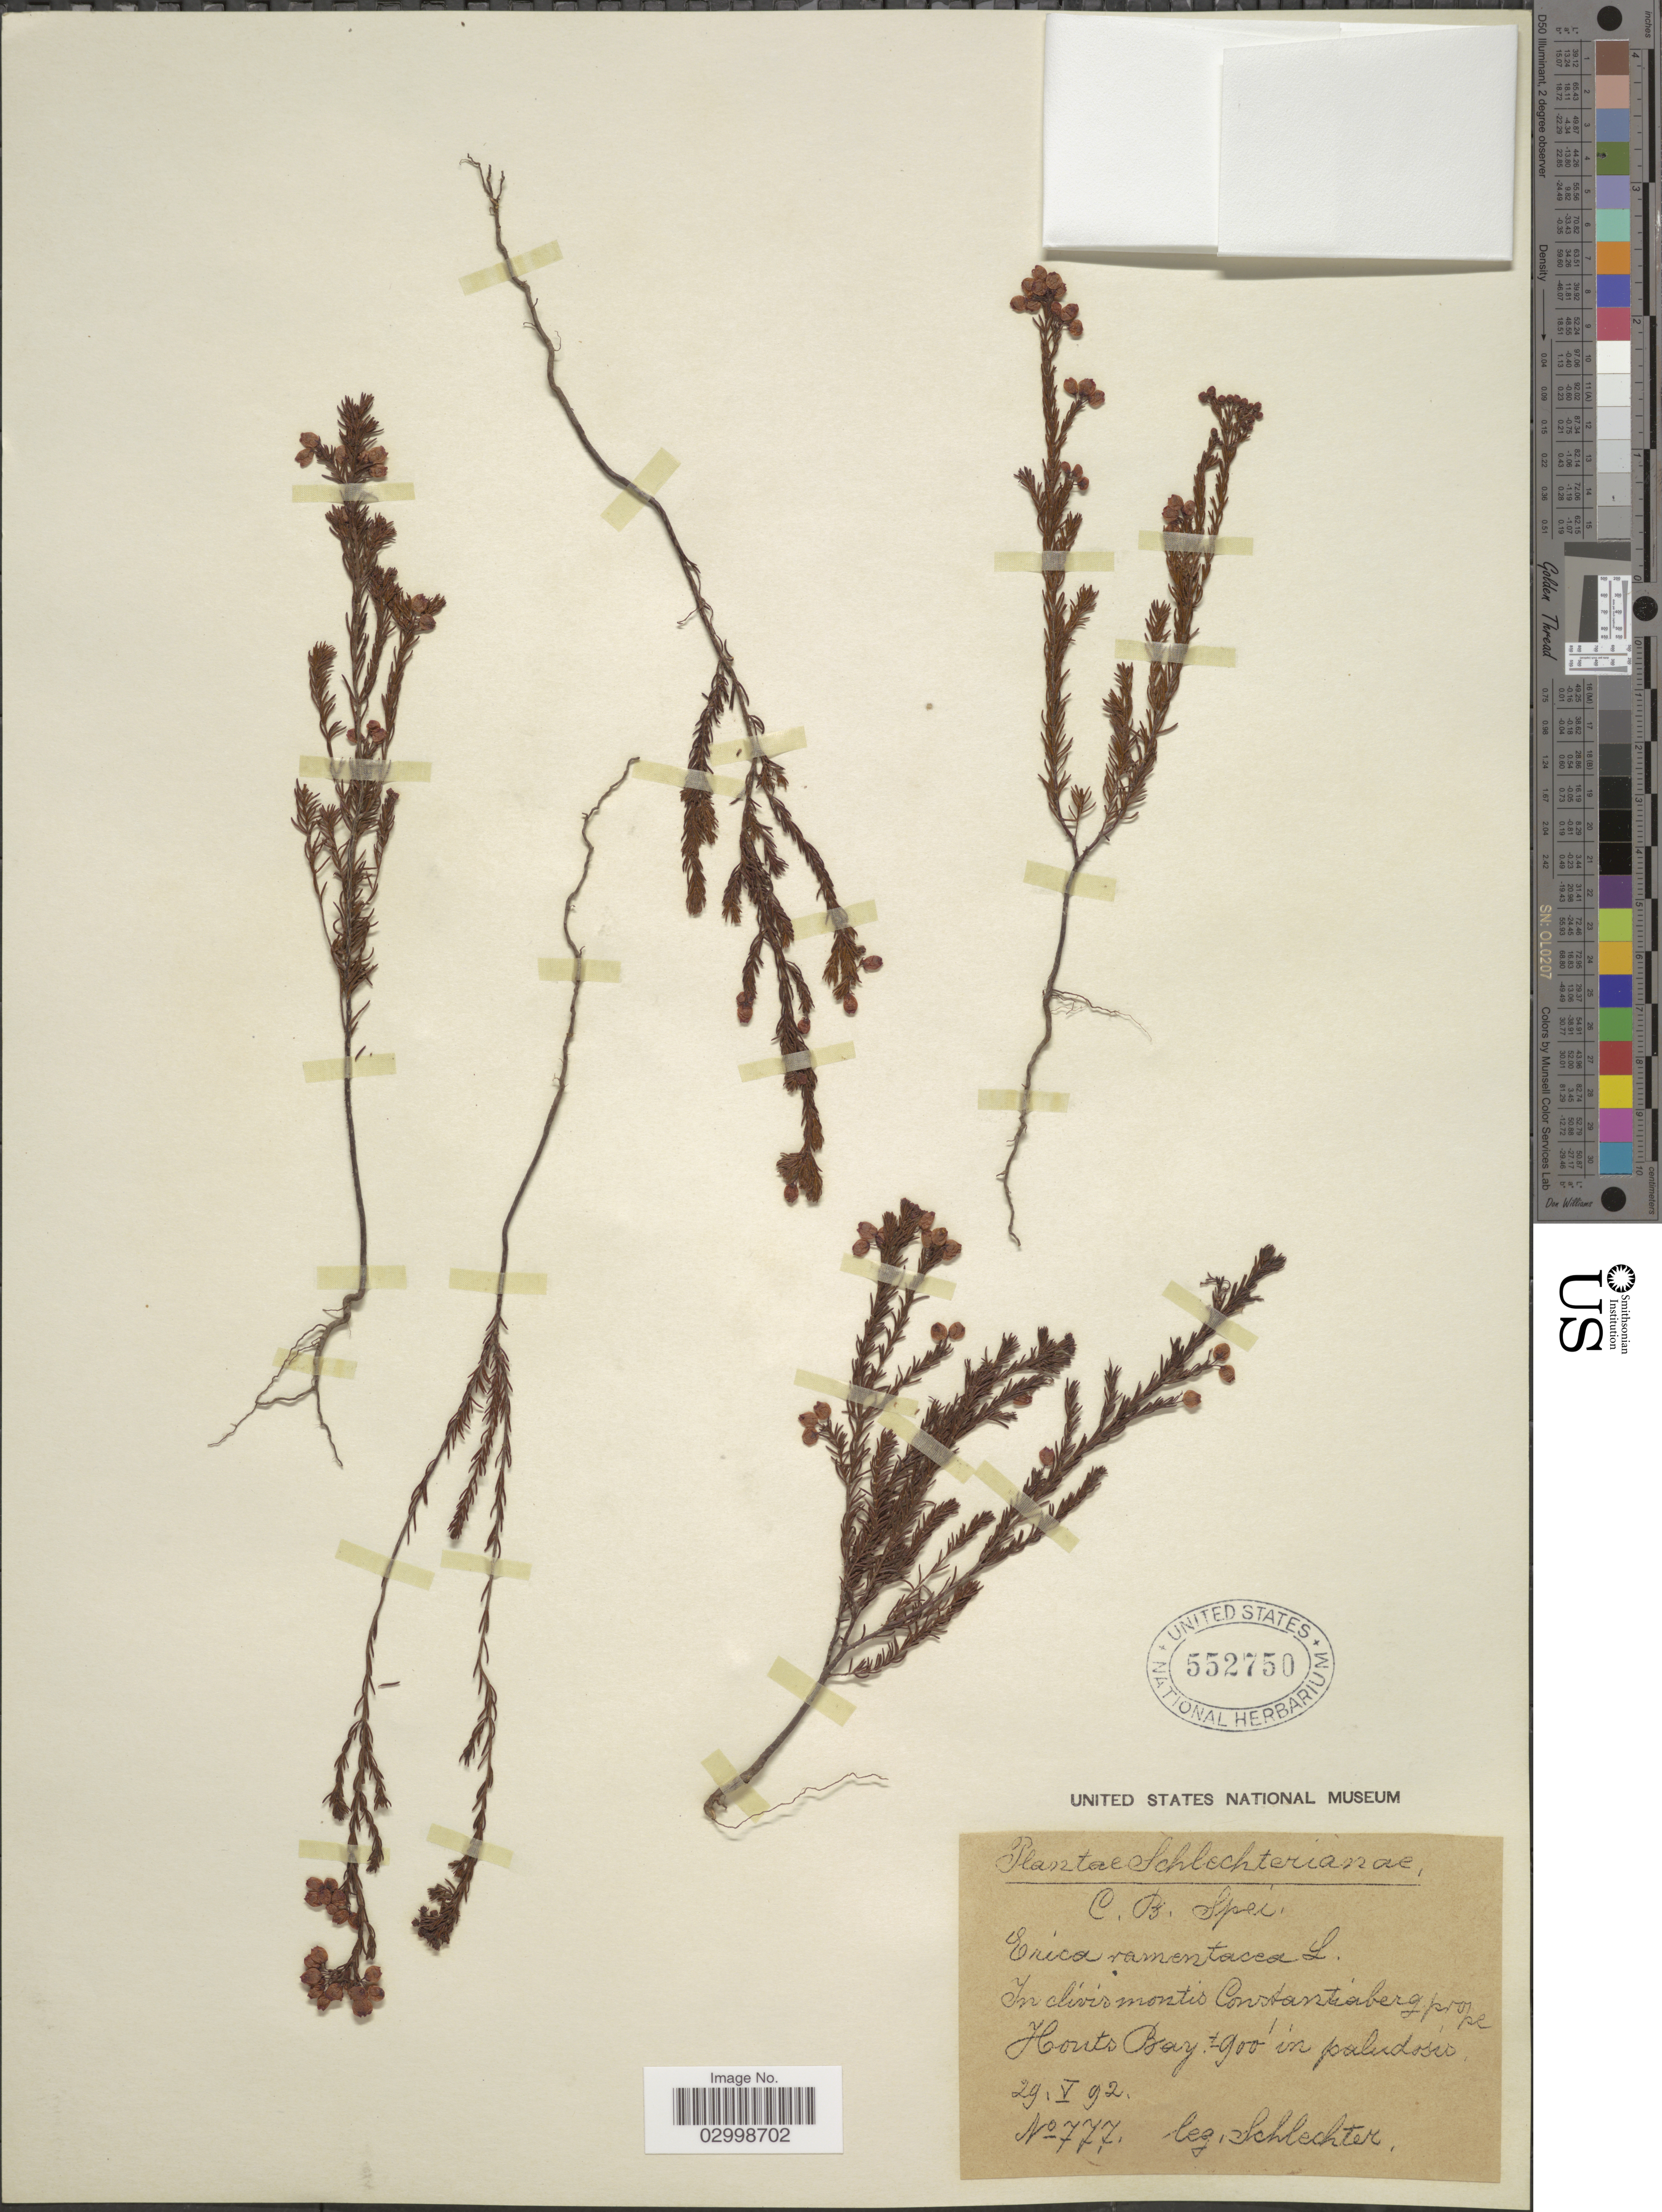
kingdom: Plantae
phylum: Tracheophyta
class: Magnoliopsida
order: Ericales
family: Ericaceae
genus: Erica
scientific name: Erica ramentacea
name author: L.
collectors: Schlechter, --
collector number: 777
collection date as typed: Transcribed d/m/y: 29/5/92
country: South Africa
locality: C. B. Spei. In clivis montis Constantiaberg prope Houts Bay.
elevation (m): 274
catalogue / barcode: US 552750